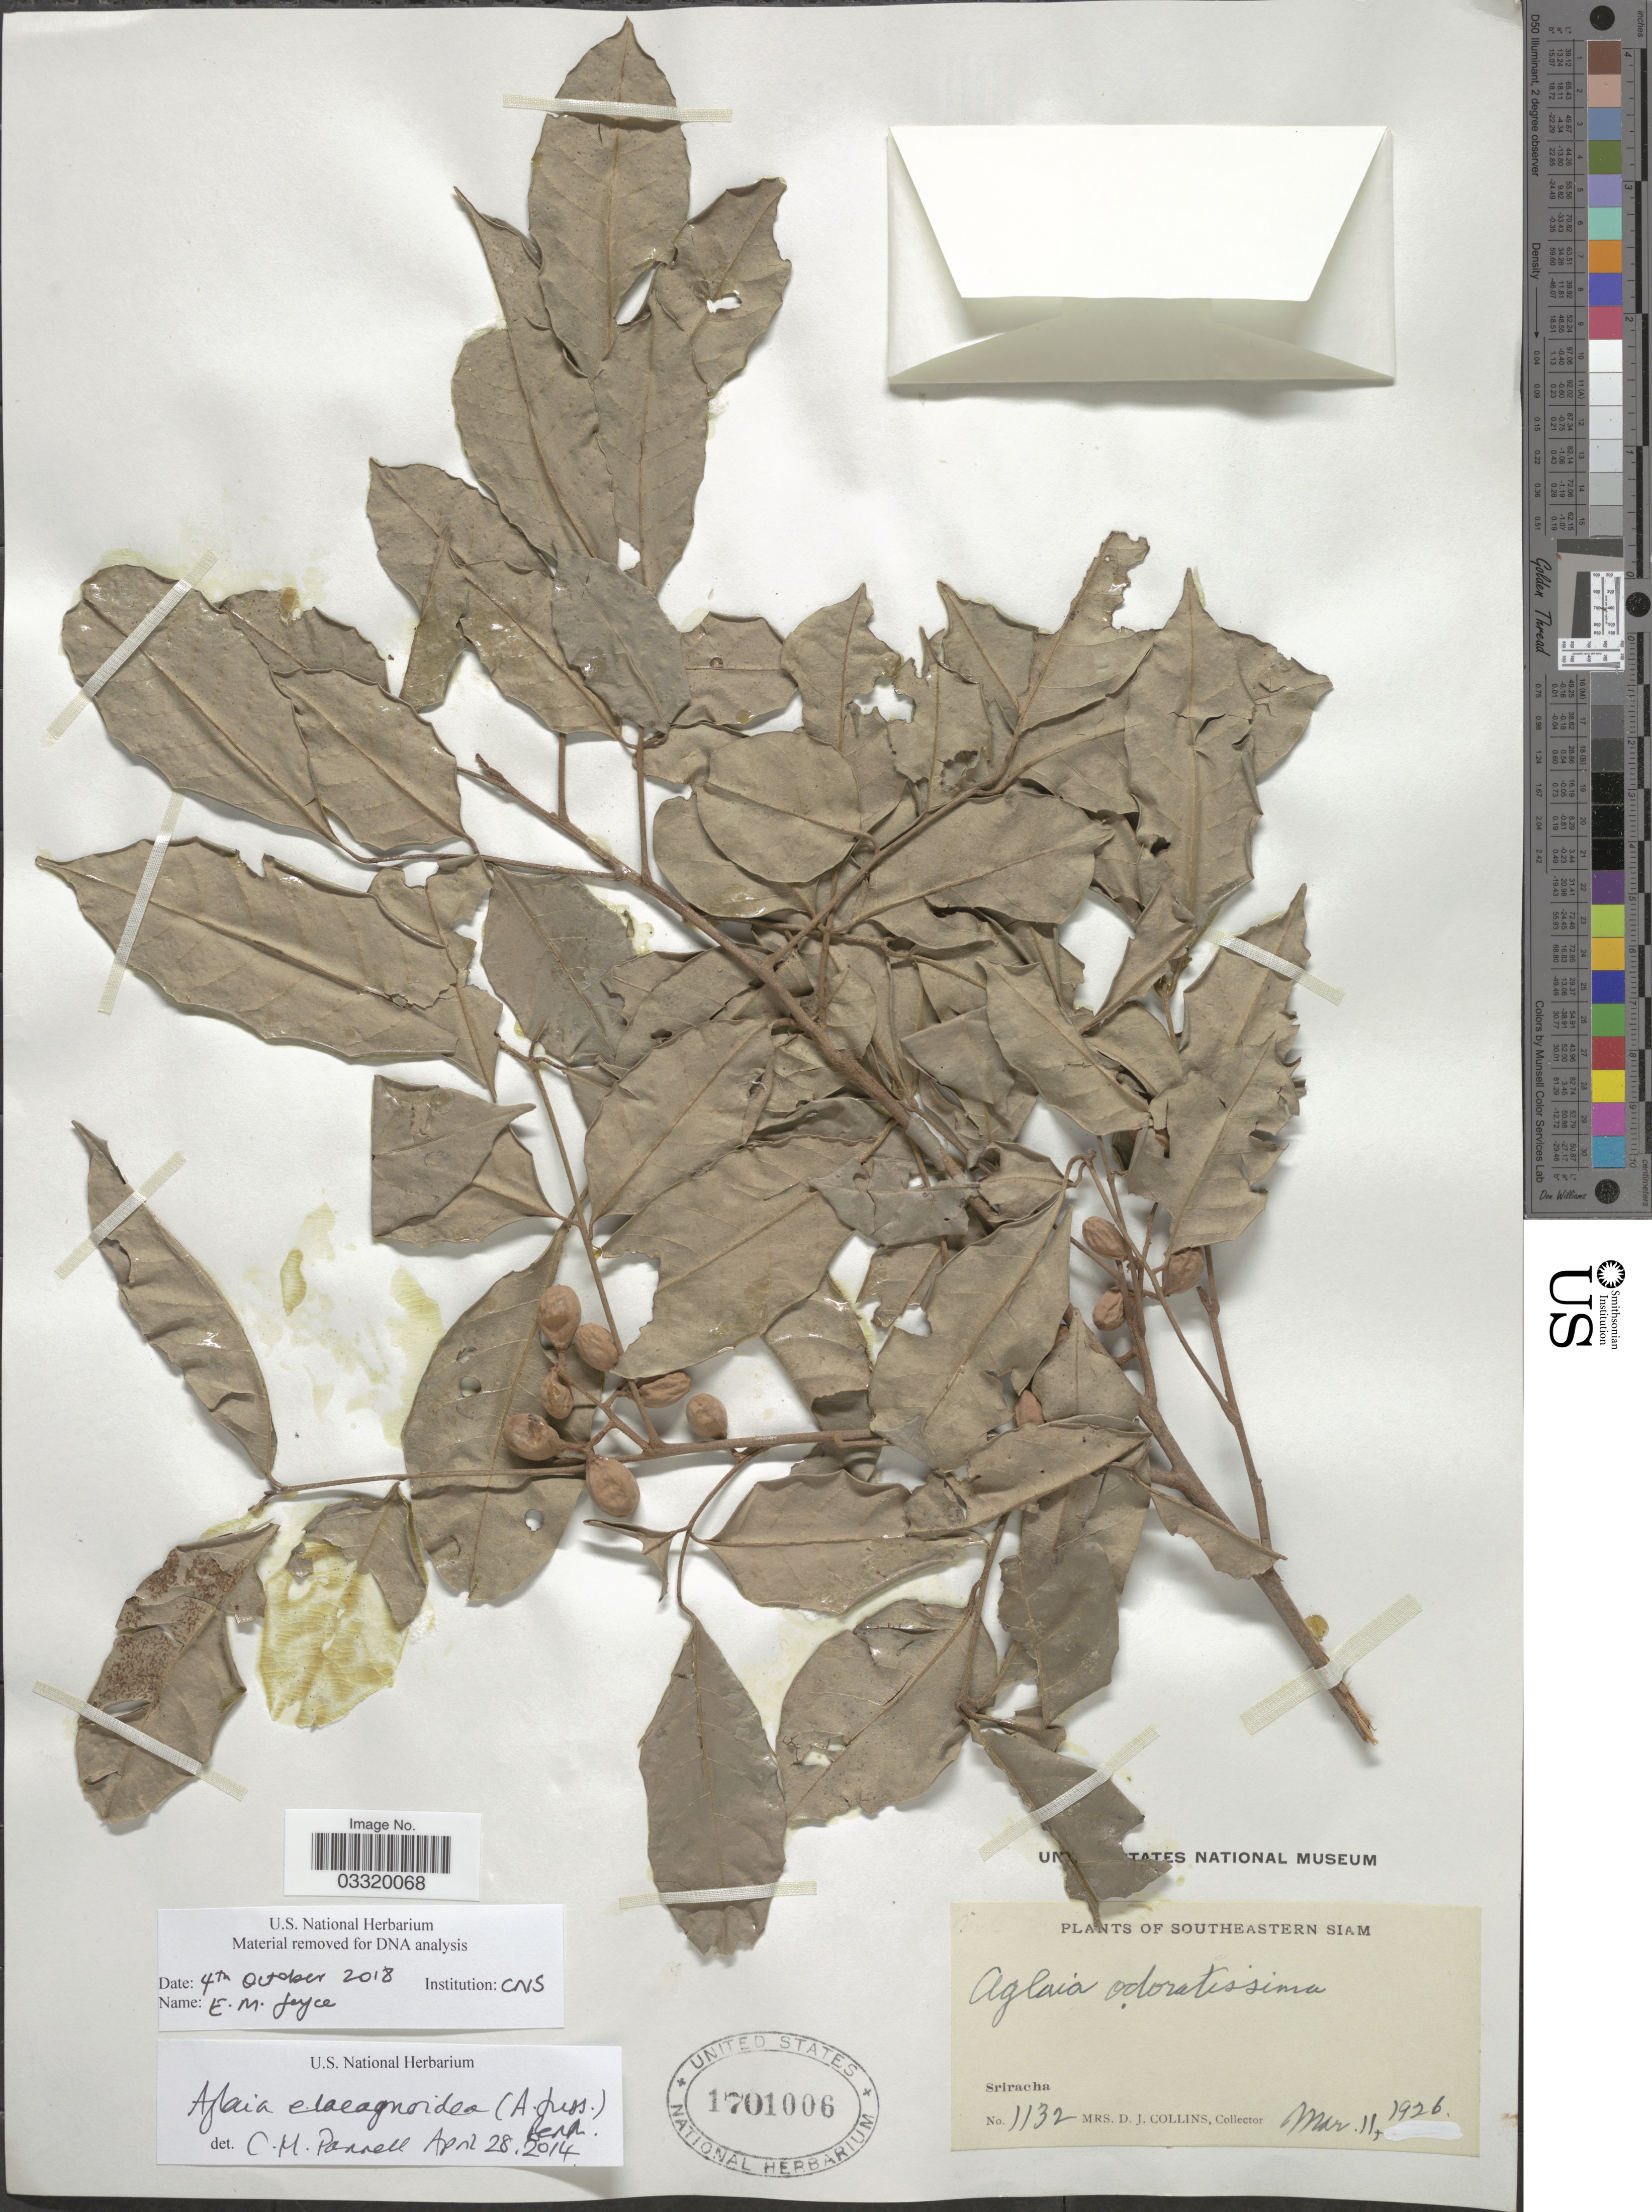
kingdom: Plantae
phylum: Tracheophyta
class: Magnoliopsida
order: Sapindales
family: Meliaceae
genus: Aglaia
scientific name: Aglaia elaeagnoidea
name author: (A. Juss.) Benth.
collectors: Mrs. D. J. Collins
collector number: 1132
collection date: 1926-03-11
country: Thailand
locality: Southeastern Siam. Sriracha.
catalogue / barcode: US 1701006